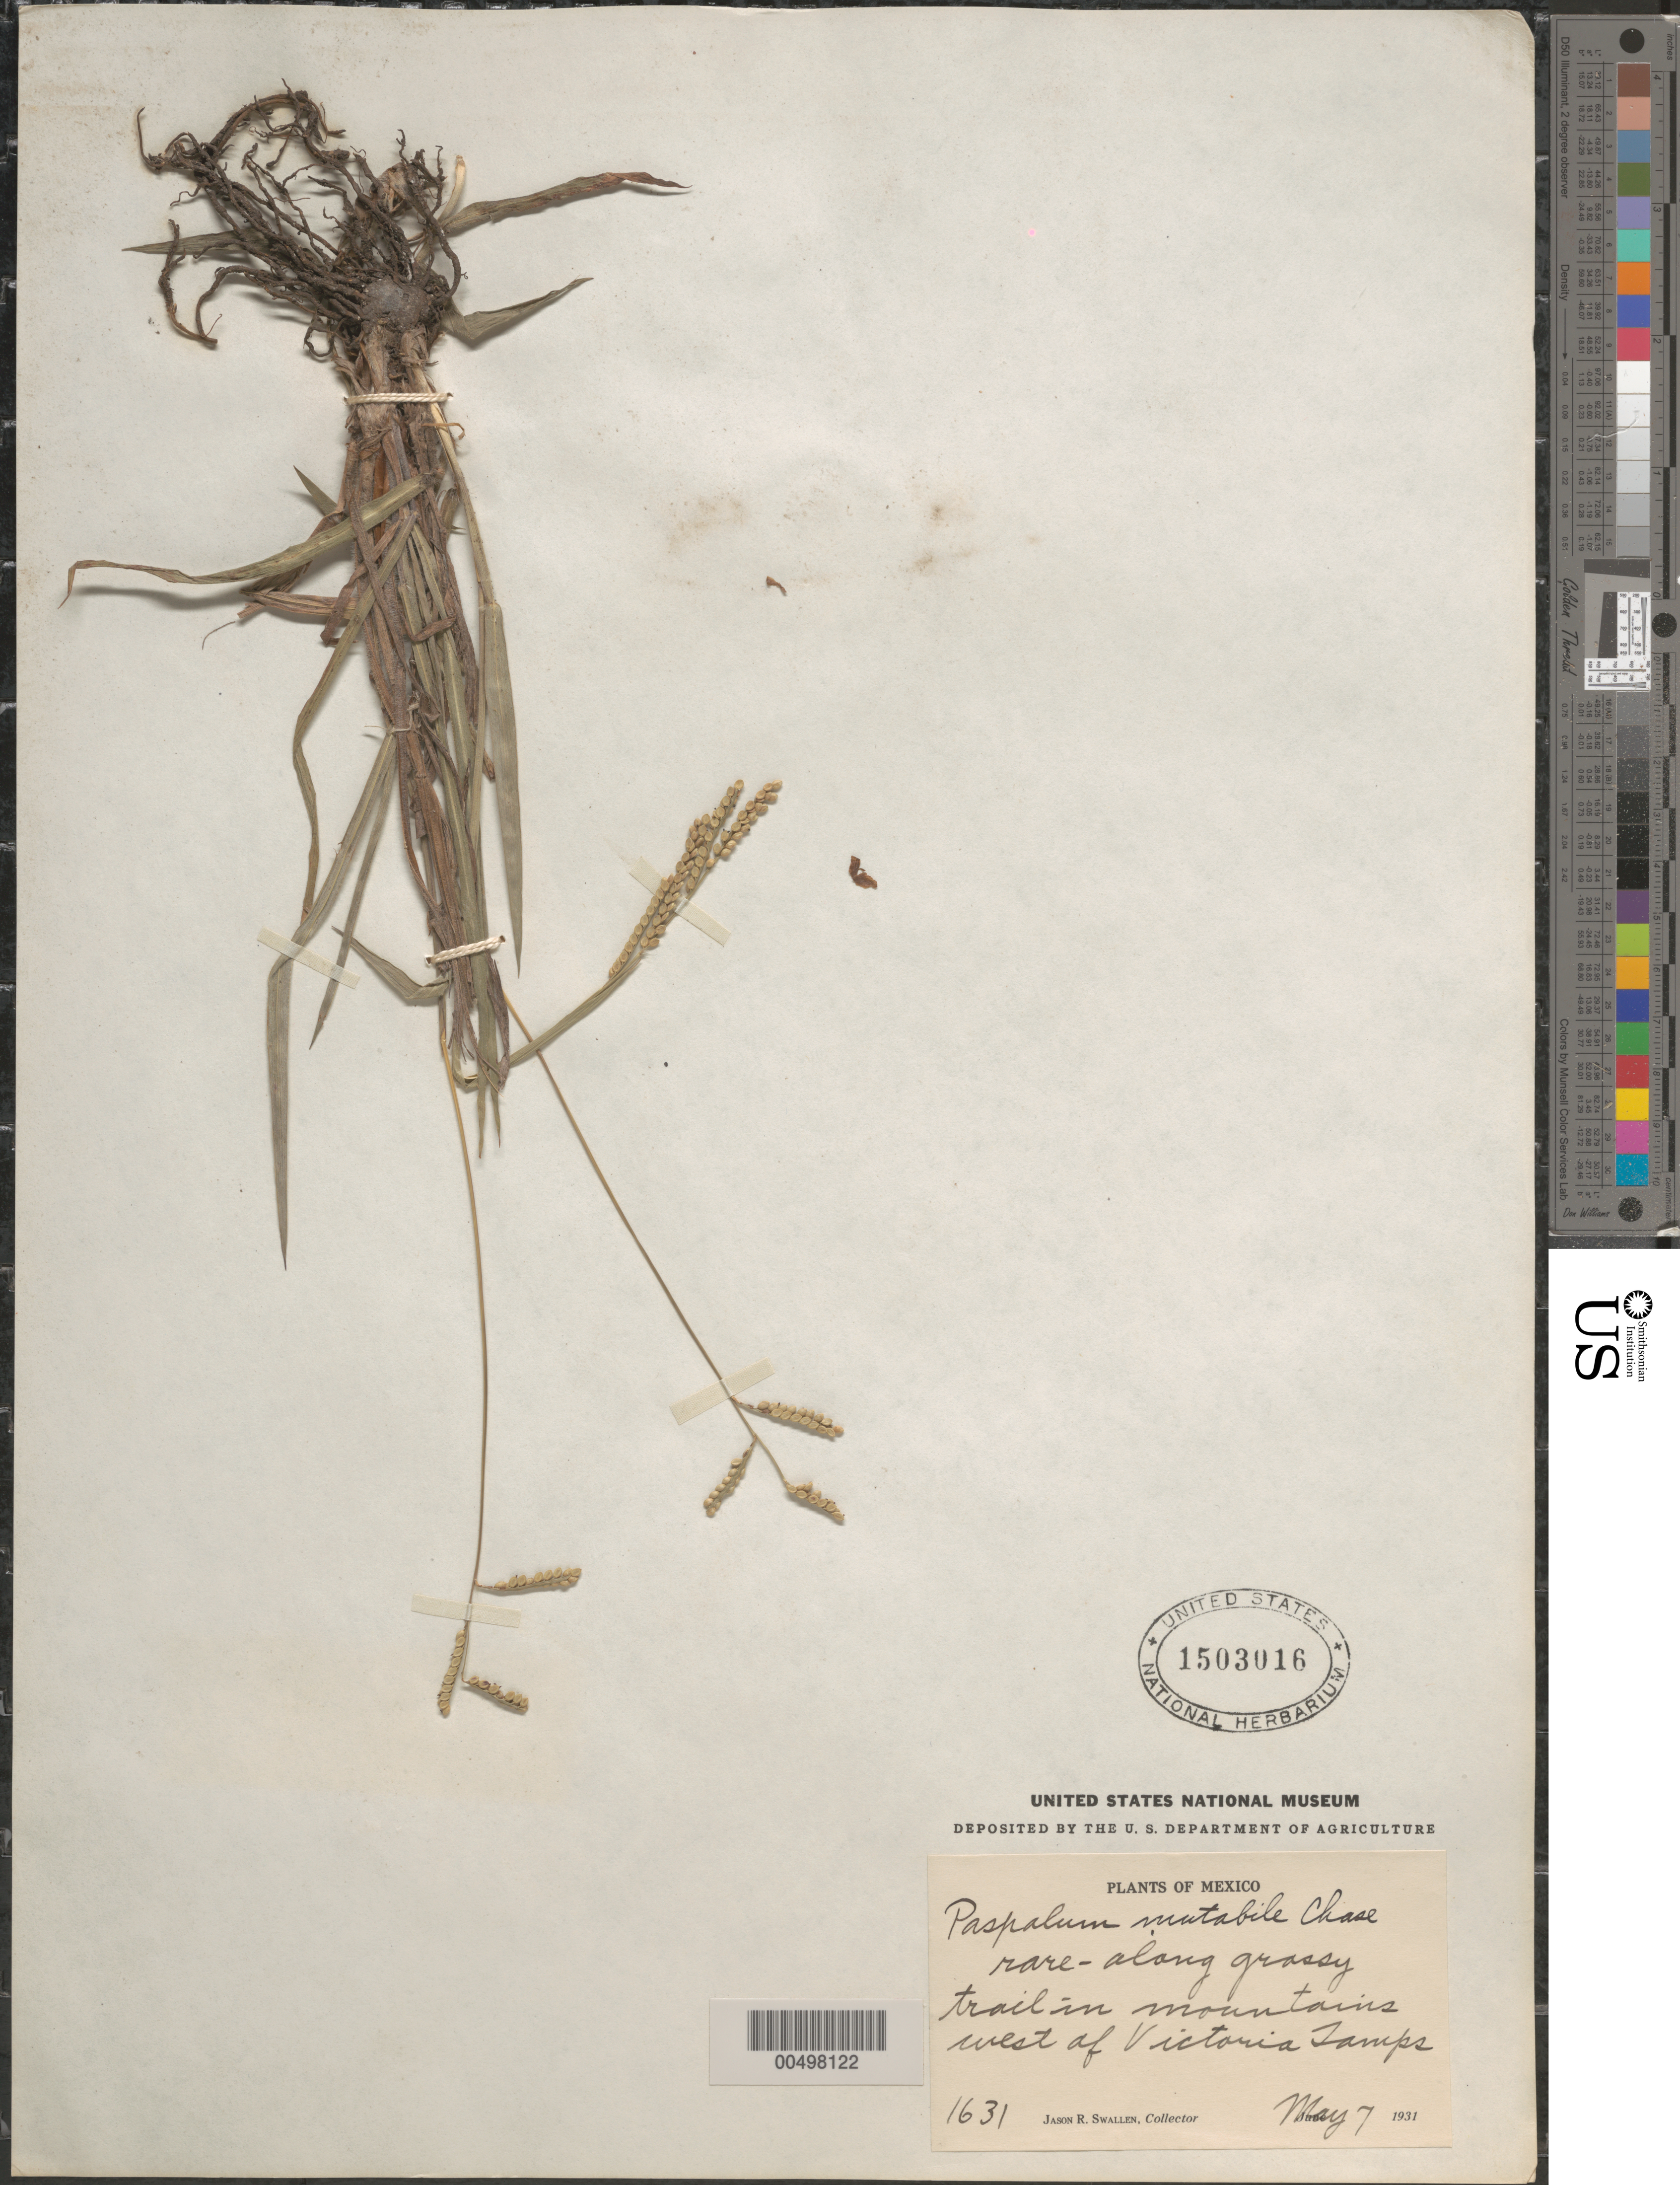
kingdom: Plantae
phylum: Tracheophyta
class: Liliopsida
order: Poales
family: Poaceae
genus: Paspalum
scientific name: Paspalum mutabile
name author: Chase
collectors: J. R. Swallen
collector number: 1631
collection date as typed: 7 May 1931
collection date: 1931-05-07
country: Mexico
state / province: Tamaulipas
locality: Along trail in mts W of Victoria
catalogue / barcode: US 1503016